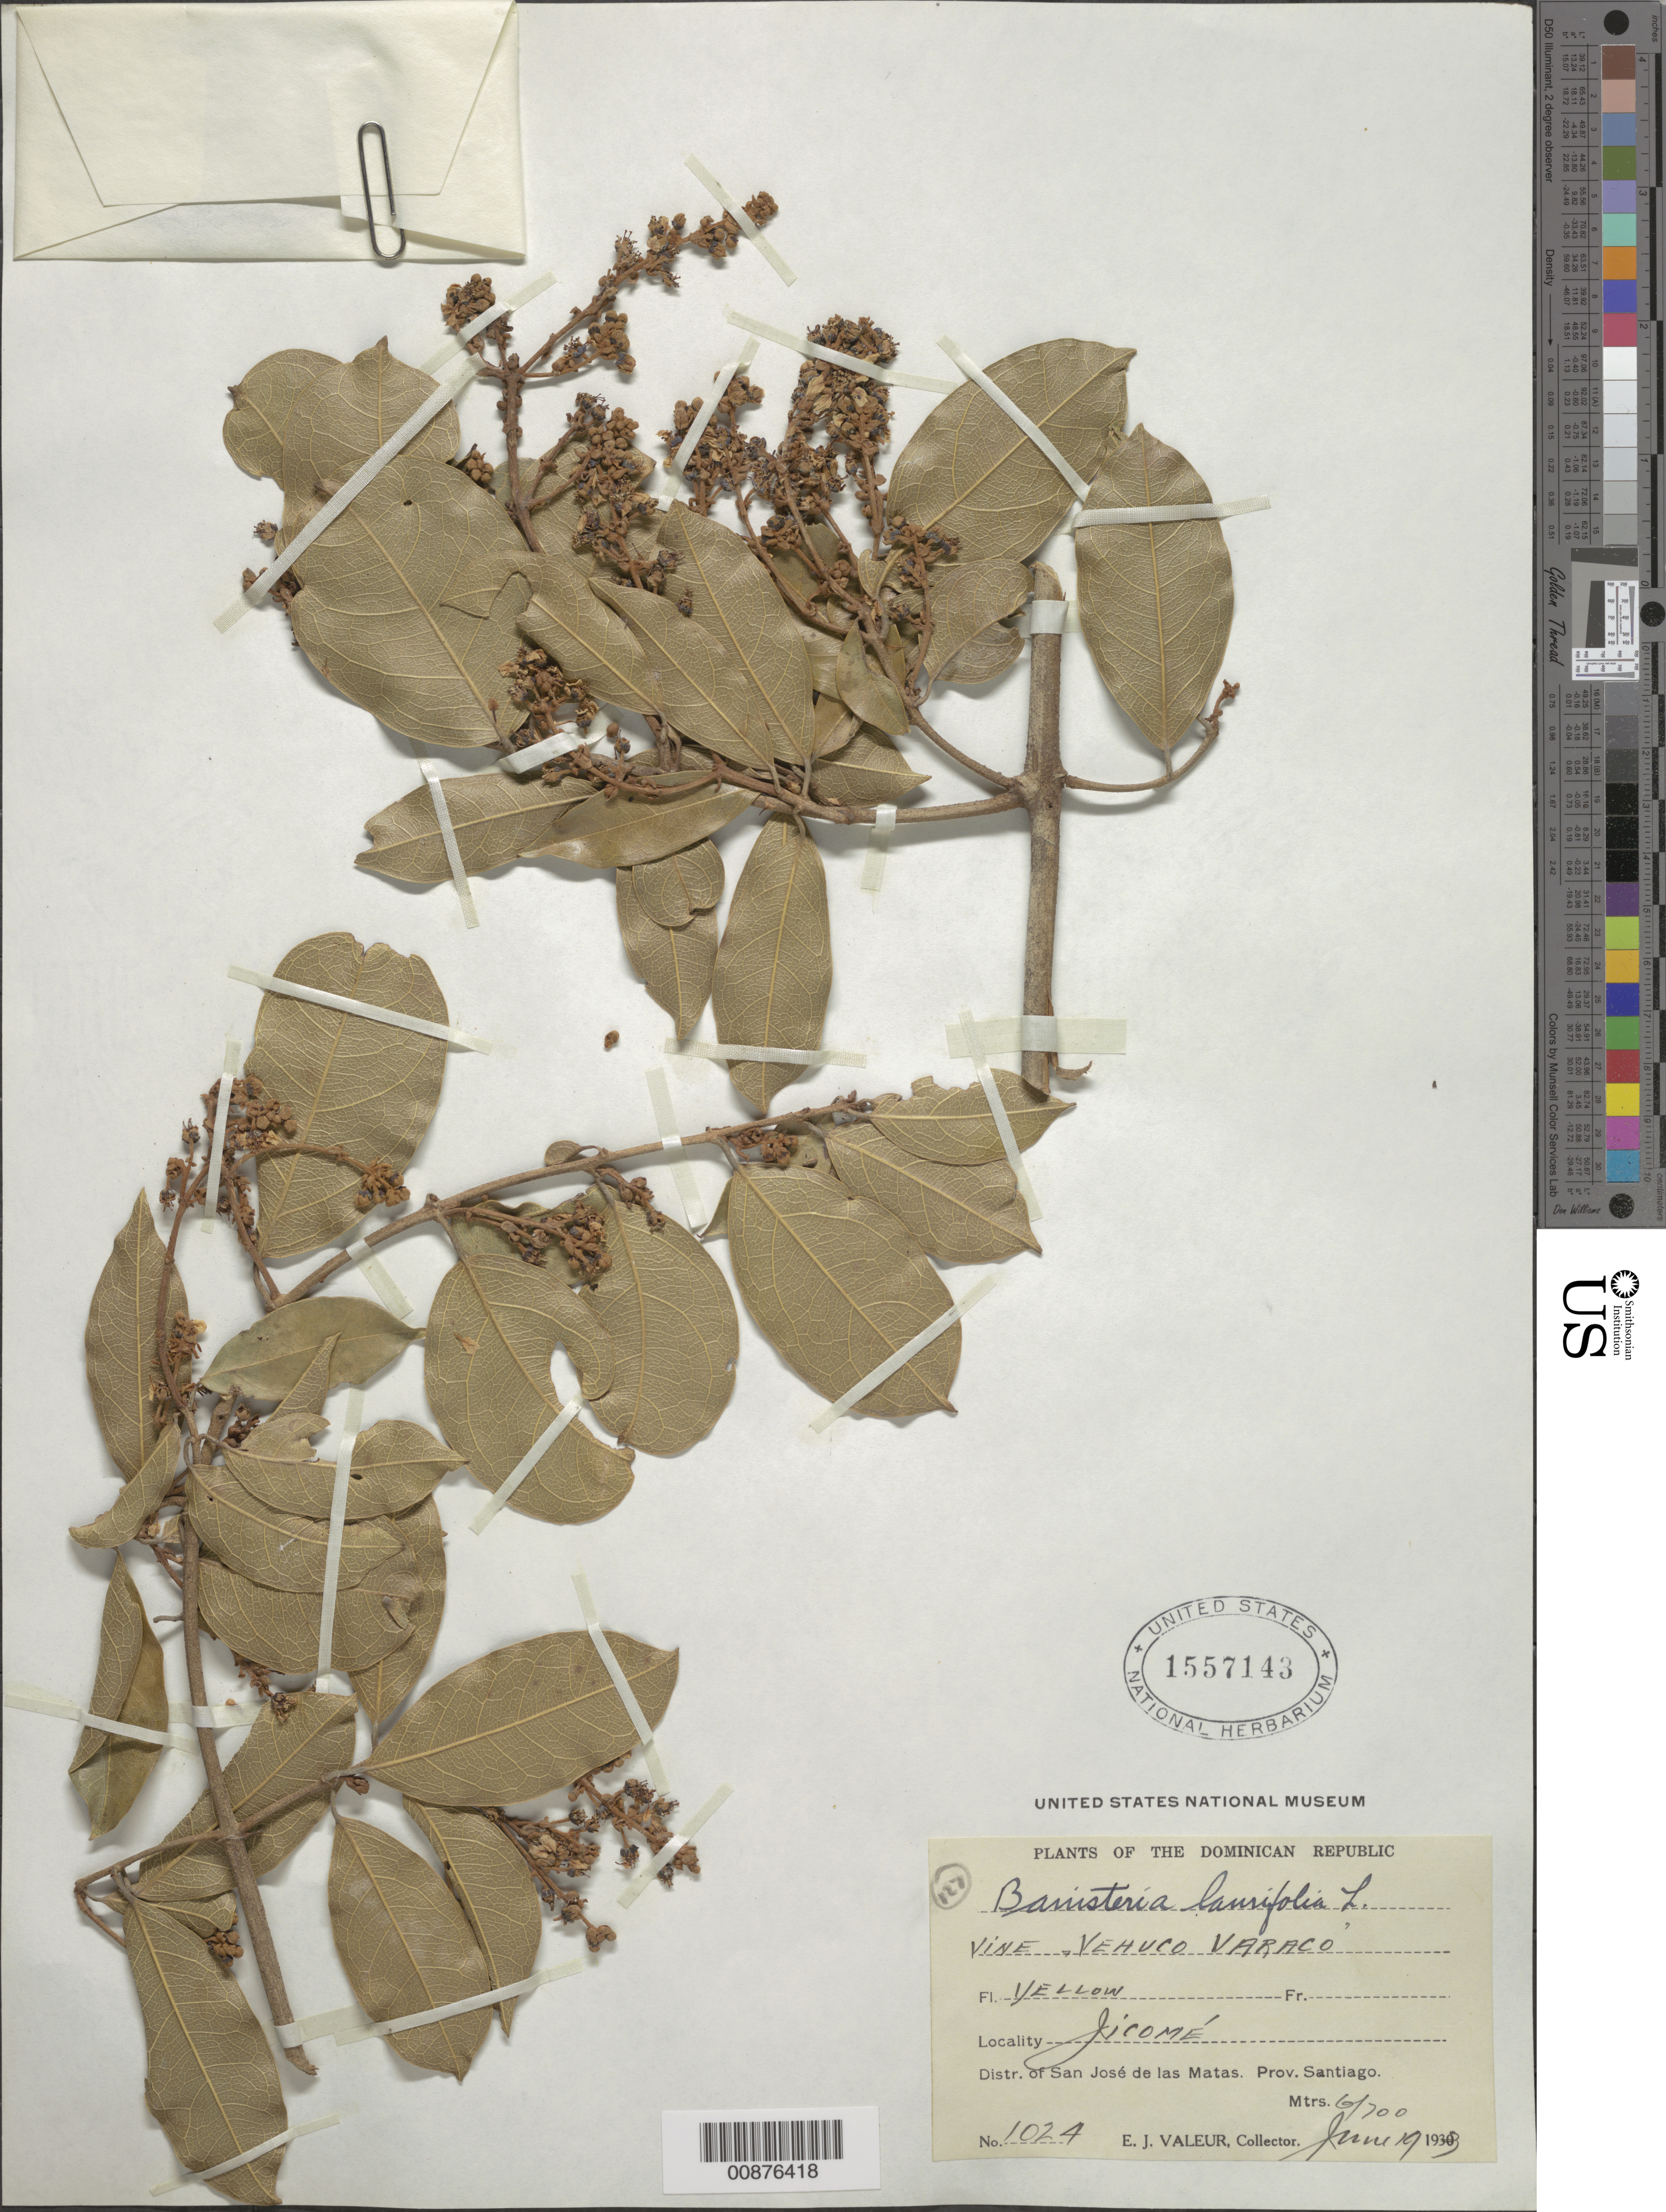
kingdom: Plantae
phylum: Tracheophyta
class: Magnoliopsida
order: Malpighiales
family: Malpighiaceae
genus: Heteropterys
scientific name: Heteropterys laurifolia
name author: (L.) A. Juss.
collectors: E. Valeur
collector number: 1024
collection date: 1933-06-19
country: Dominican Republic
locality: Jicomé. Distr. of San José de las Matas. Prov. Santiago.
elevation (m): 600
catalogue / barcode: US 1557143